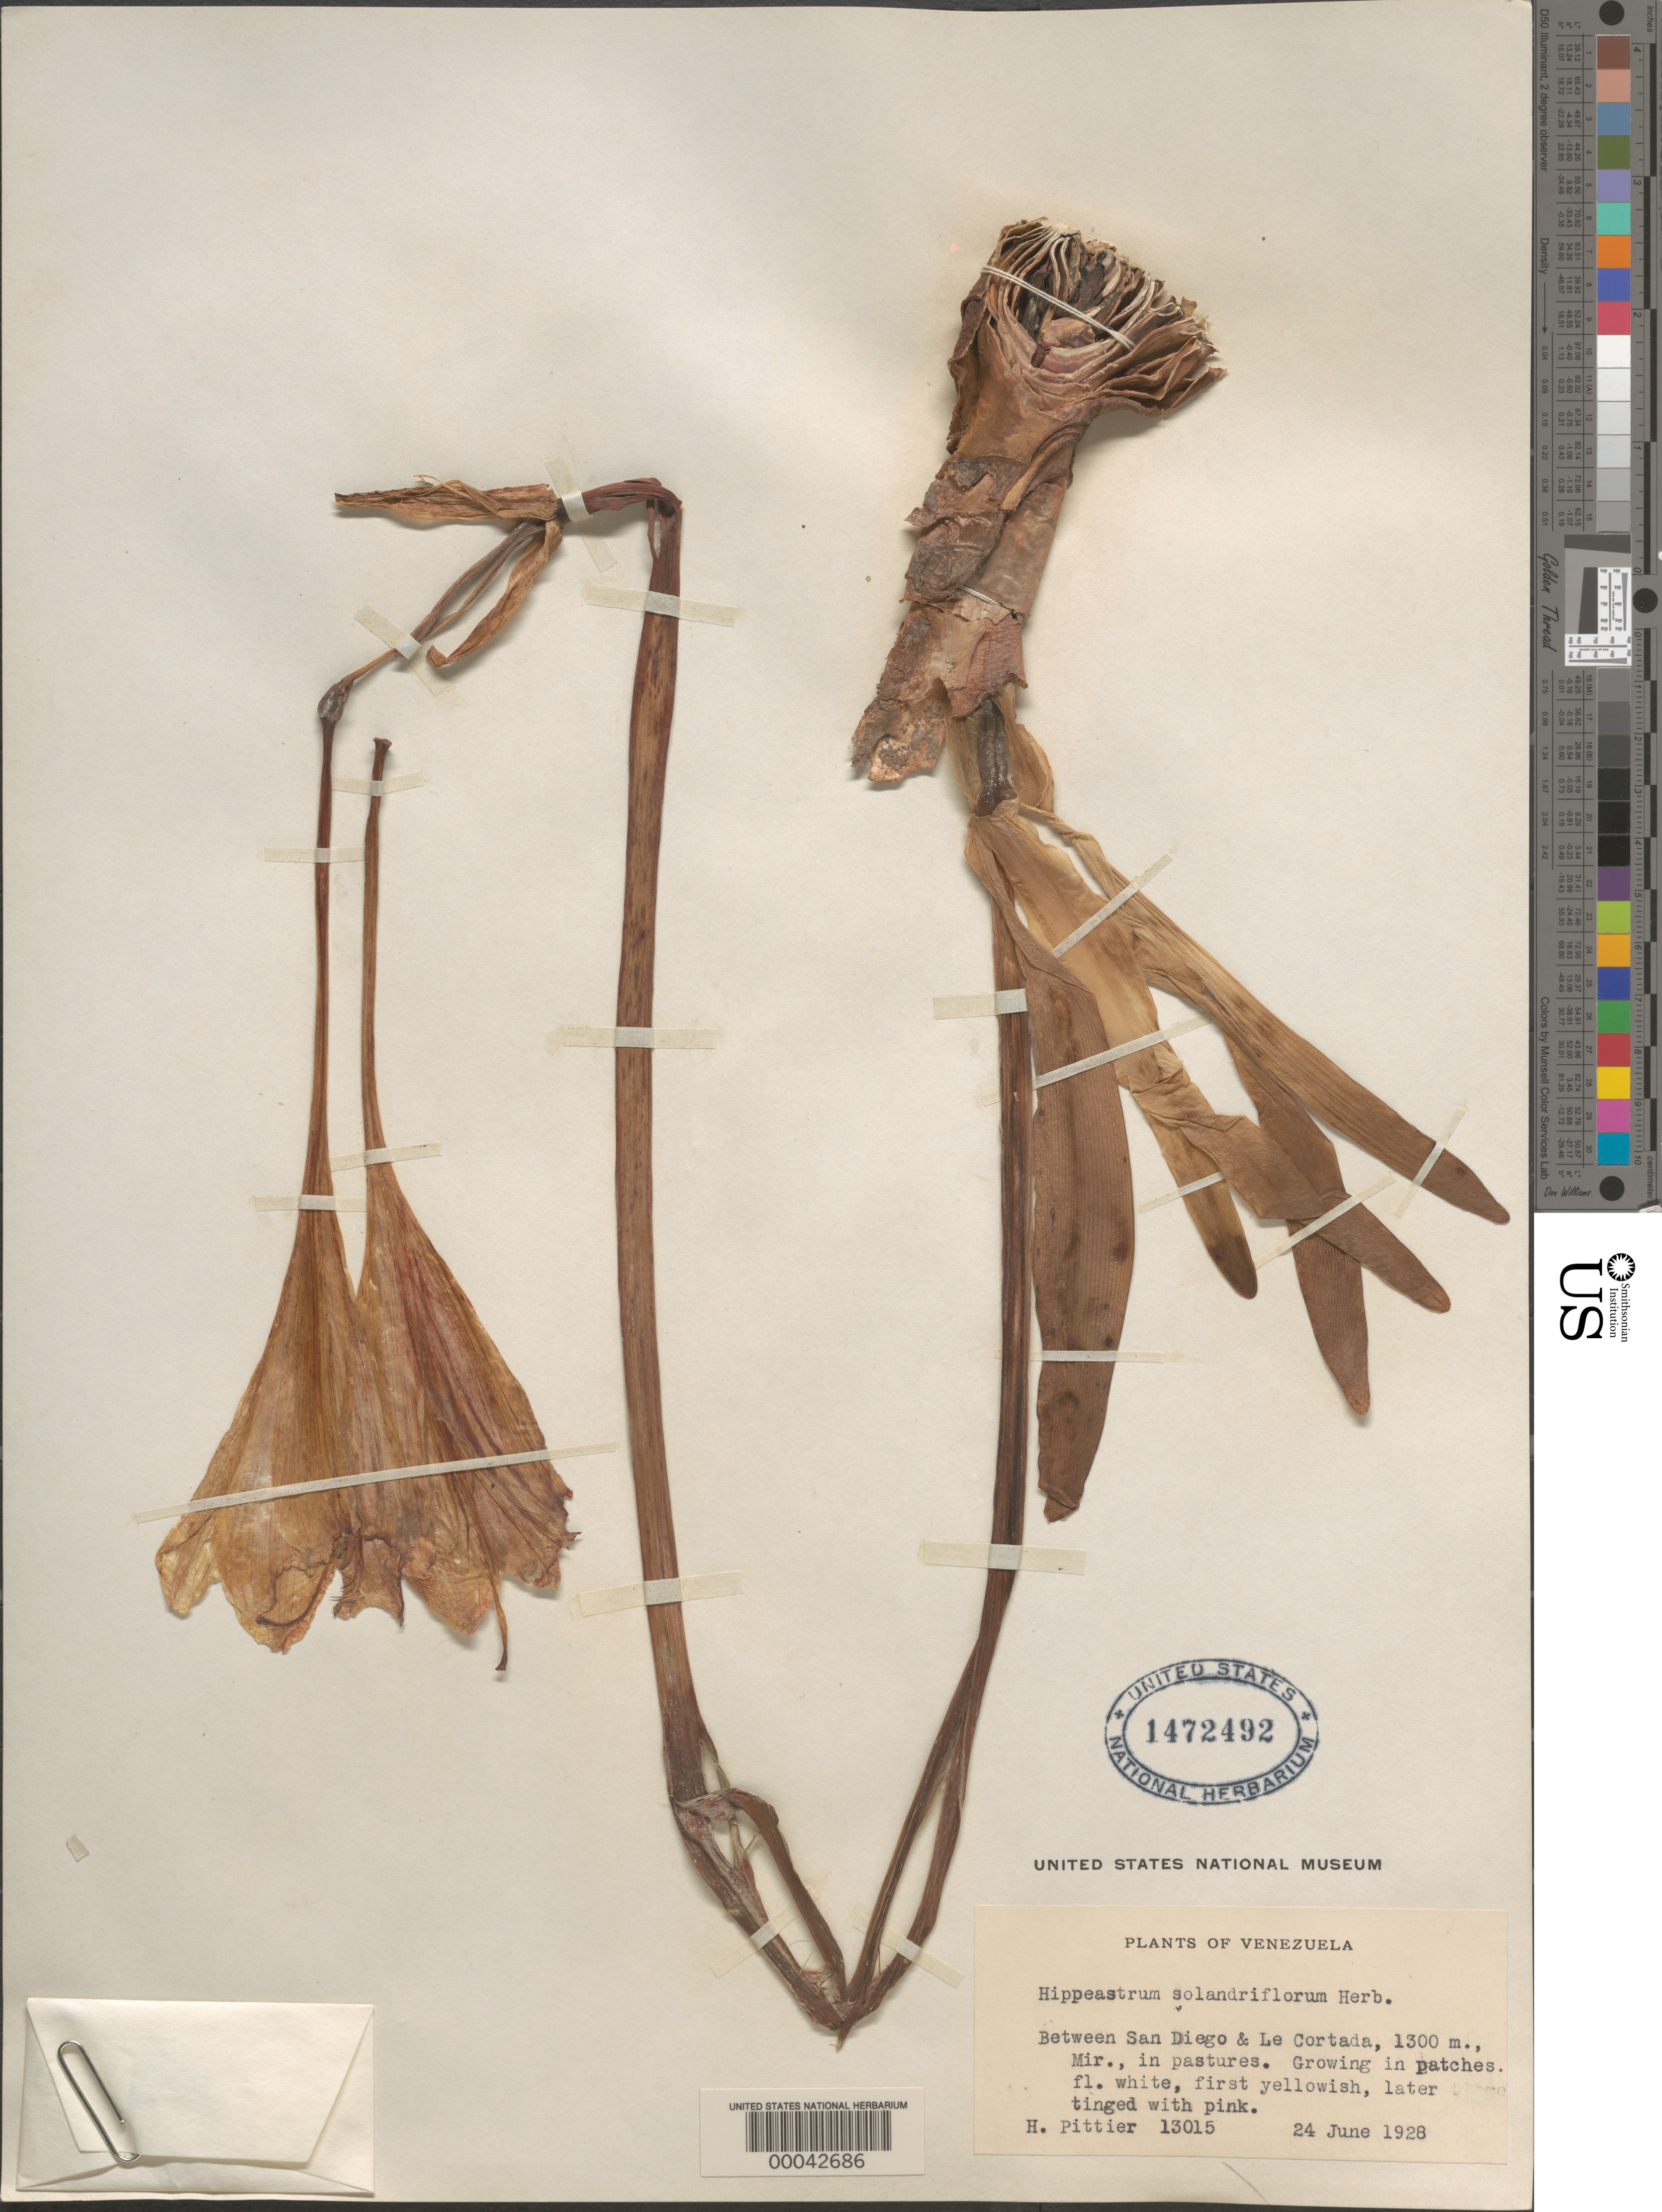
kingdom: Plantae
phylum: Tracheophyta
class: Liliopsida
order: Asparagales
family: Amaryllidaceae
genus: Hippeastrum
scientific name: Hippeastrum solandriflorum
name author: (Lindl.) Herb.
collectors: H. F. Pittier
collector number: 13015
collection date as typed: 24 Jun 1928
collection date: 1928-06-24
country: Venezuela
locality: Between san diego and le cortada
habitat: In pastures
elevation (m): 1300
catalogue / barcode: US 1472492